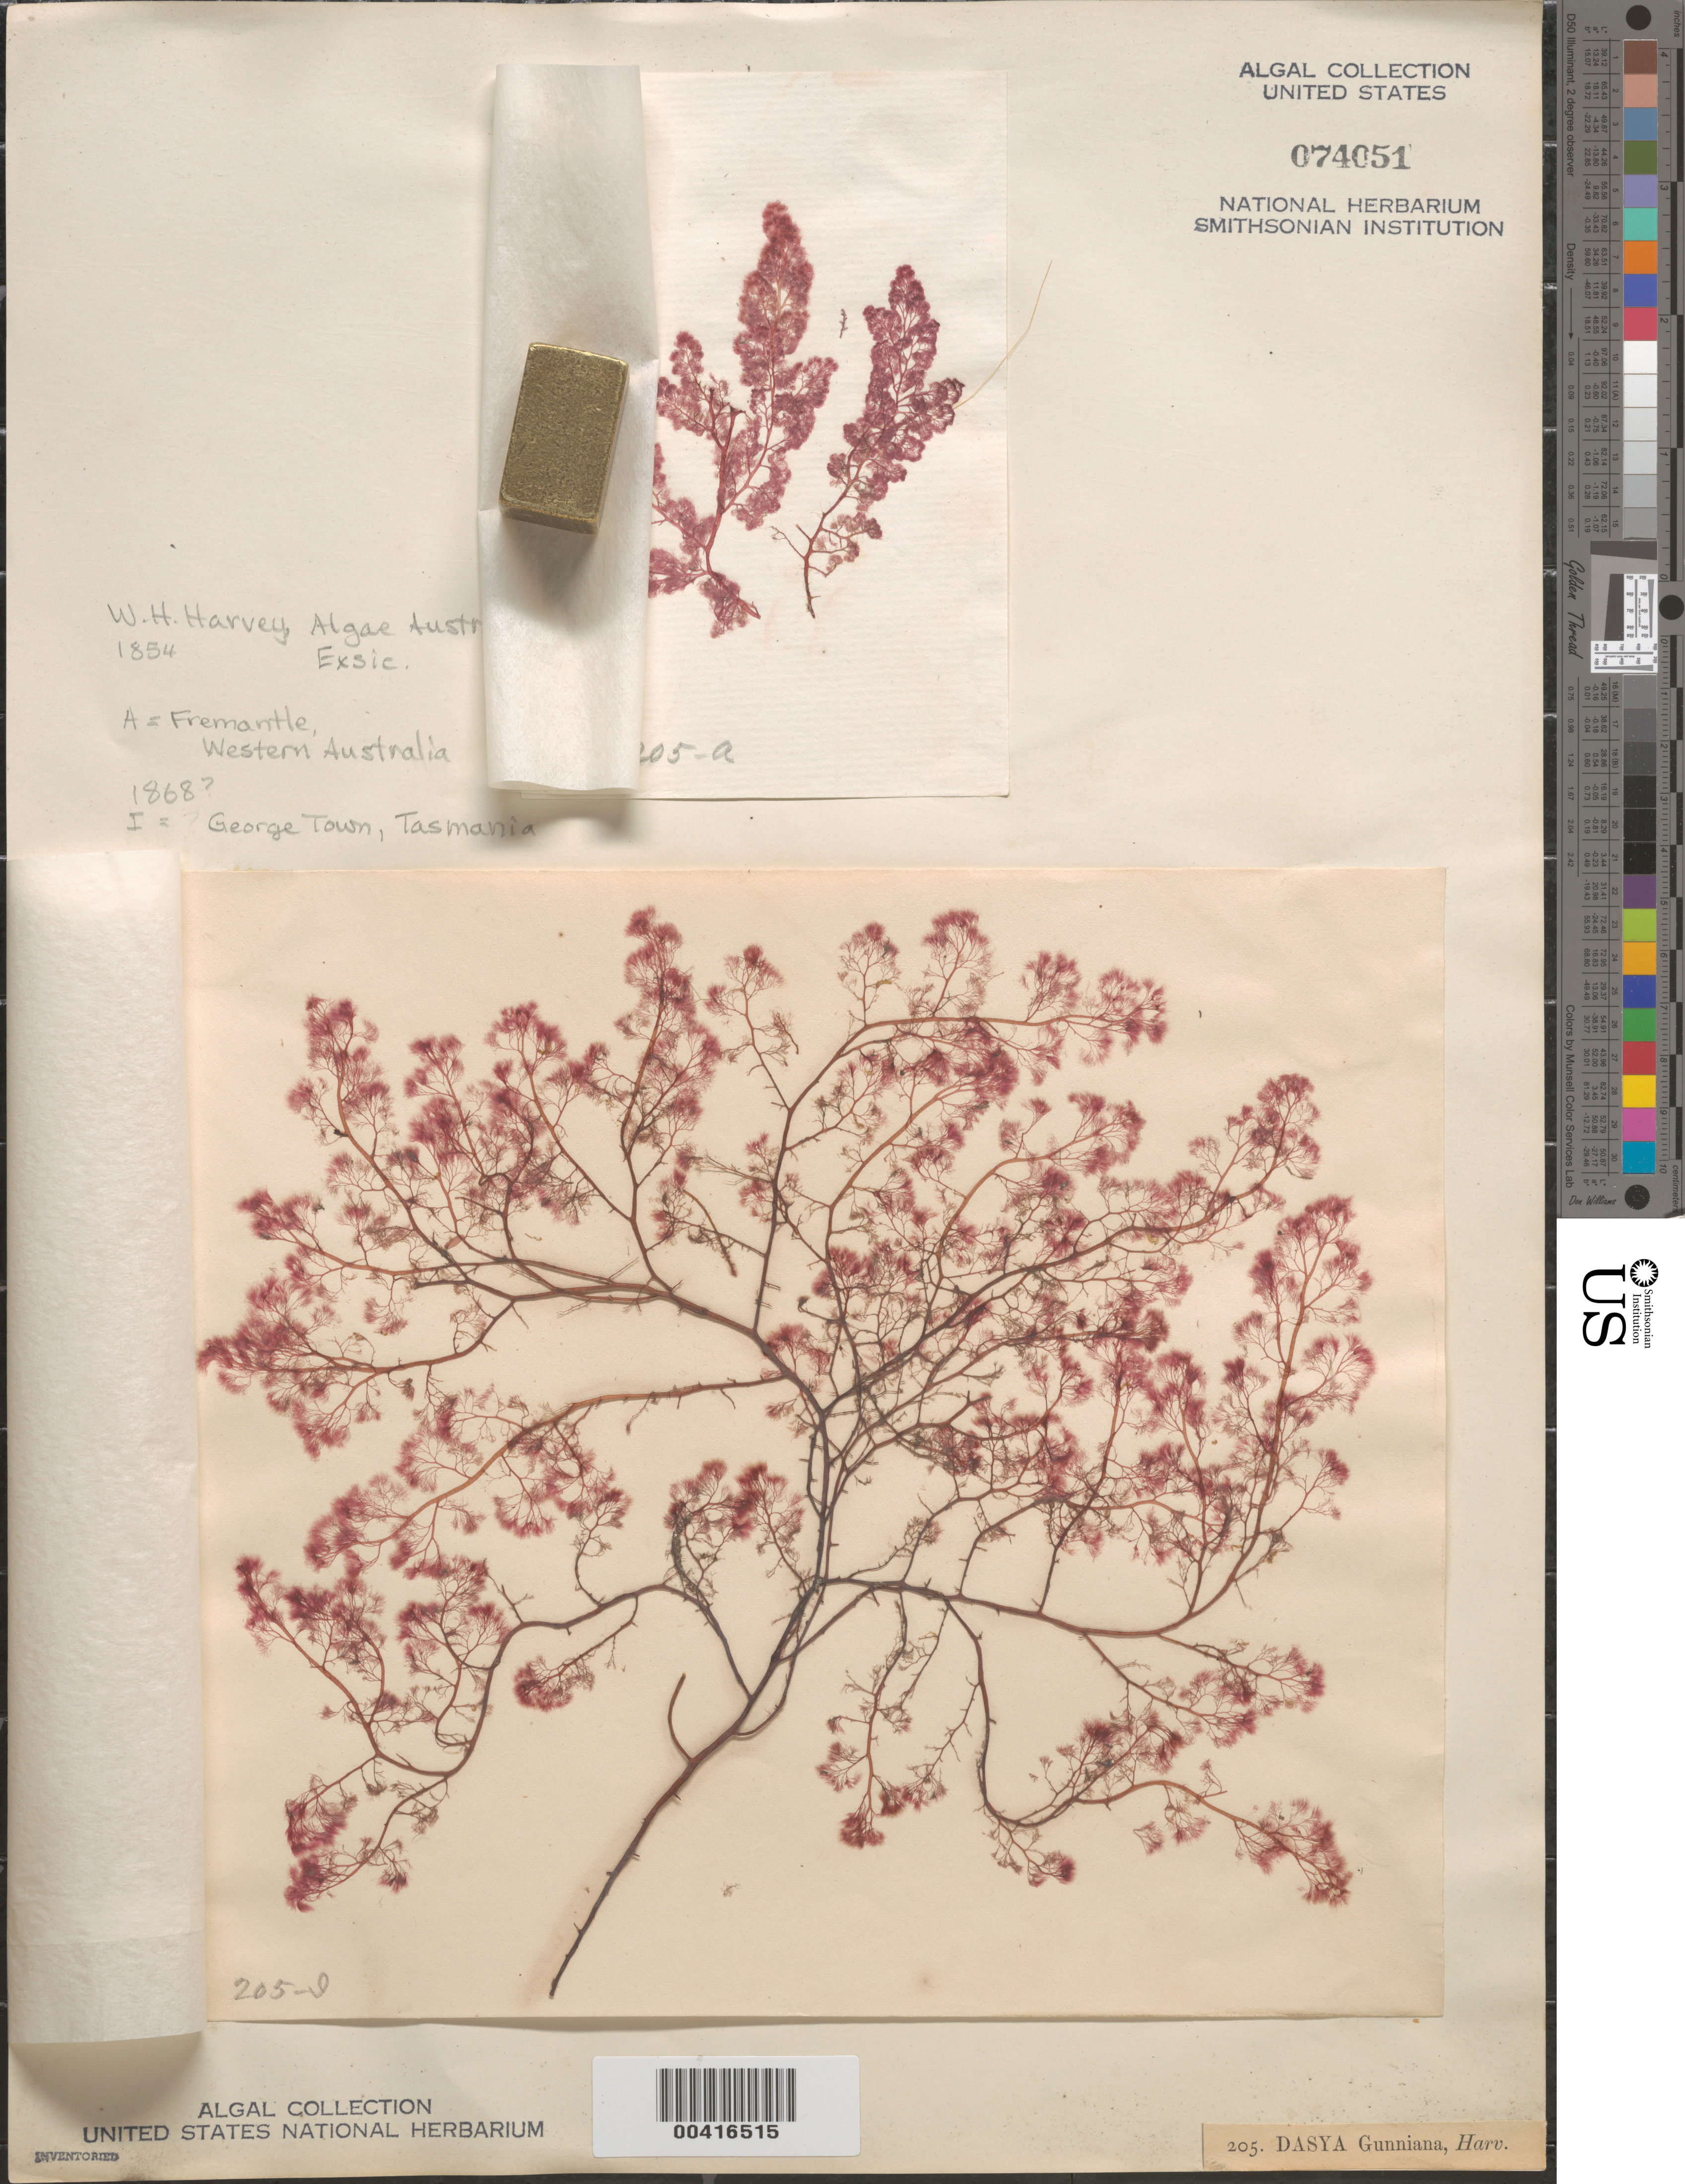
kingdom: Plantae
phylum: Rhodophyta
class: Florideophyceae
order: Ceramiales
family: Dasyaceae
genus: Heterosiphonia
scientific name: Heterosiphonia gunniana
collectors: W. Harvey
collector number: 205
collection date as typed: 1854 AND -- --- 1868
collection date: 1854,1868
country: Australia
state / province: Western Australia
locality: Fremantle and George Town, Tasmania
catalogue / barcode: US 74051